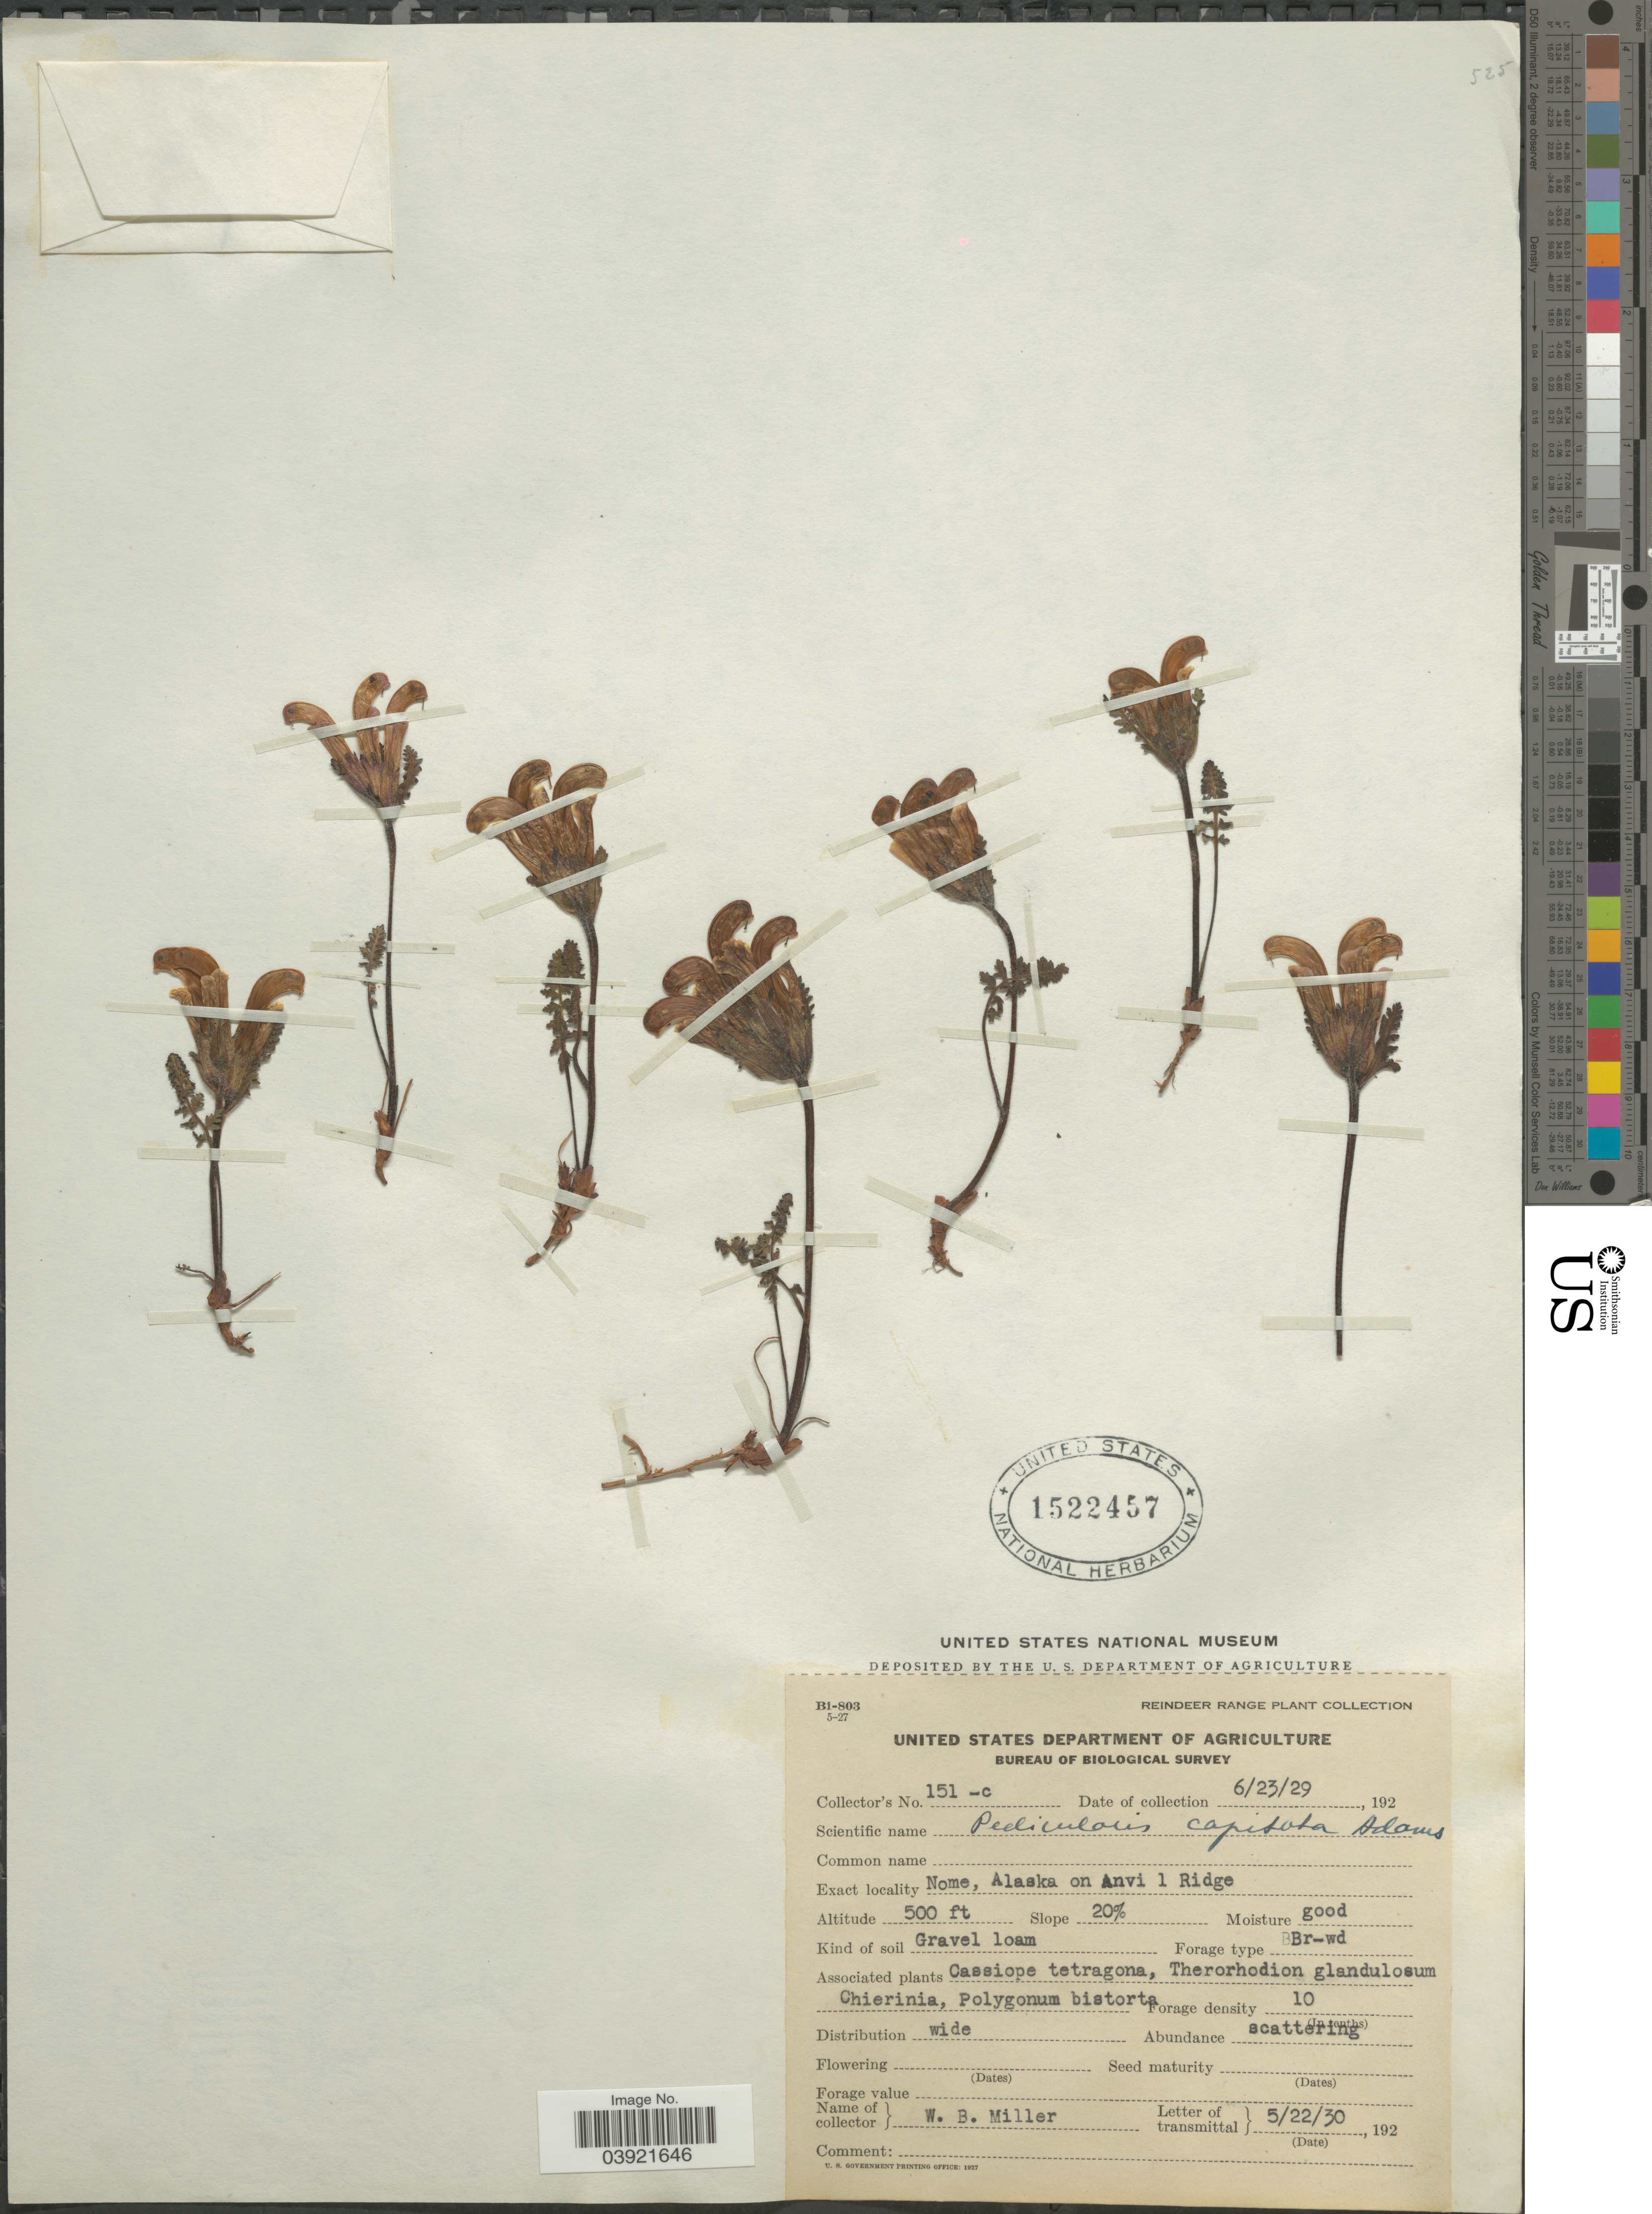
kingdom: Plantae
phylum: Tracheophyta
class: Magnoliopsida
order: Lamiales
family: Orobanchaceae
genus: Pedicularis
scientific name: Pedicularis capitata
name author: Adams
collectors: W. Miller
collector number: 151-c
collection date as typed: Transcribed d/m/y: 23/6/29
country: United States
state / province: Alaska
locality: Nome, Alaska on Anvil Ridge.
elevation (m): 152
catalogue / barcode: US 1522457